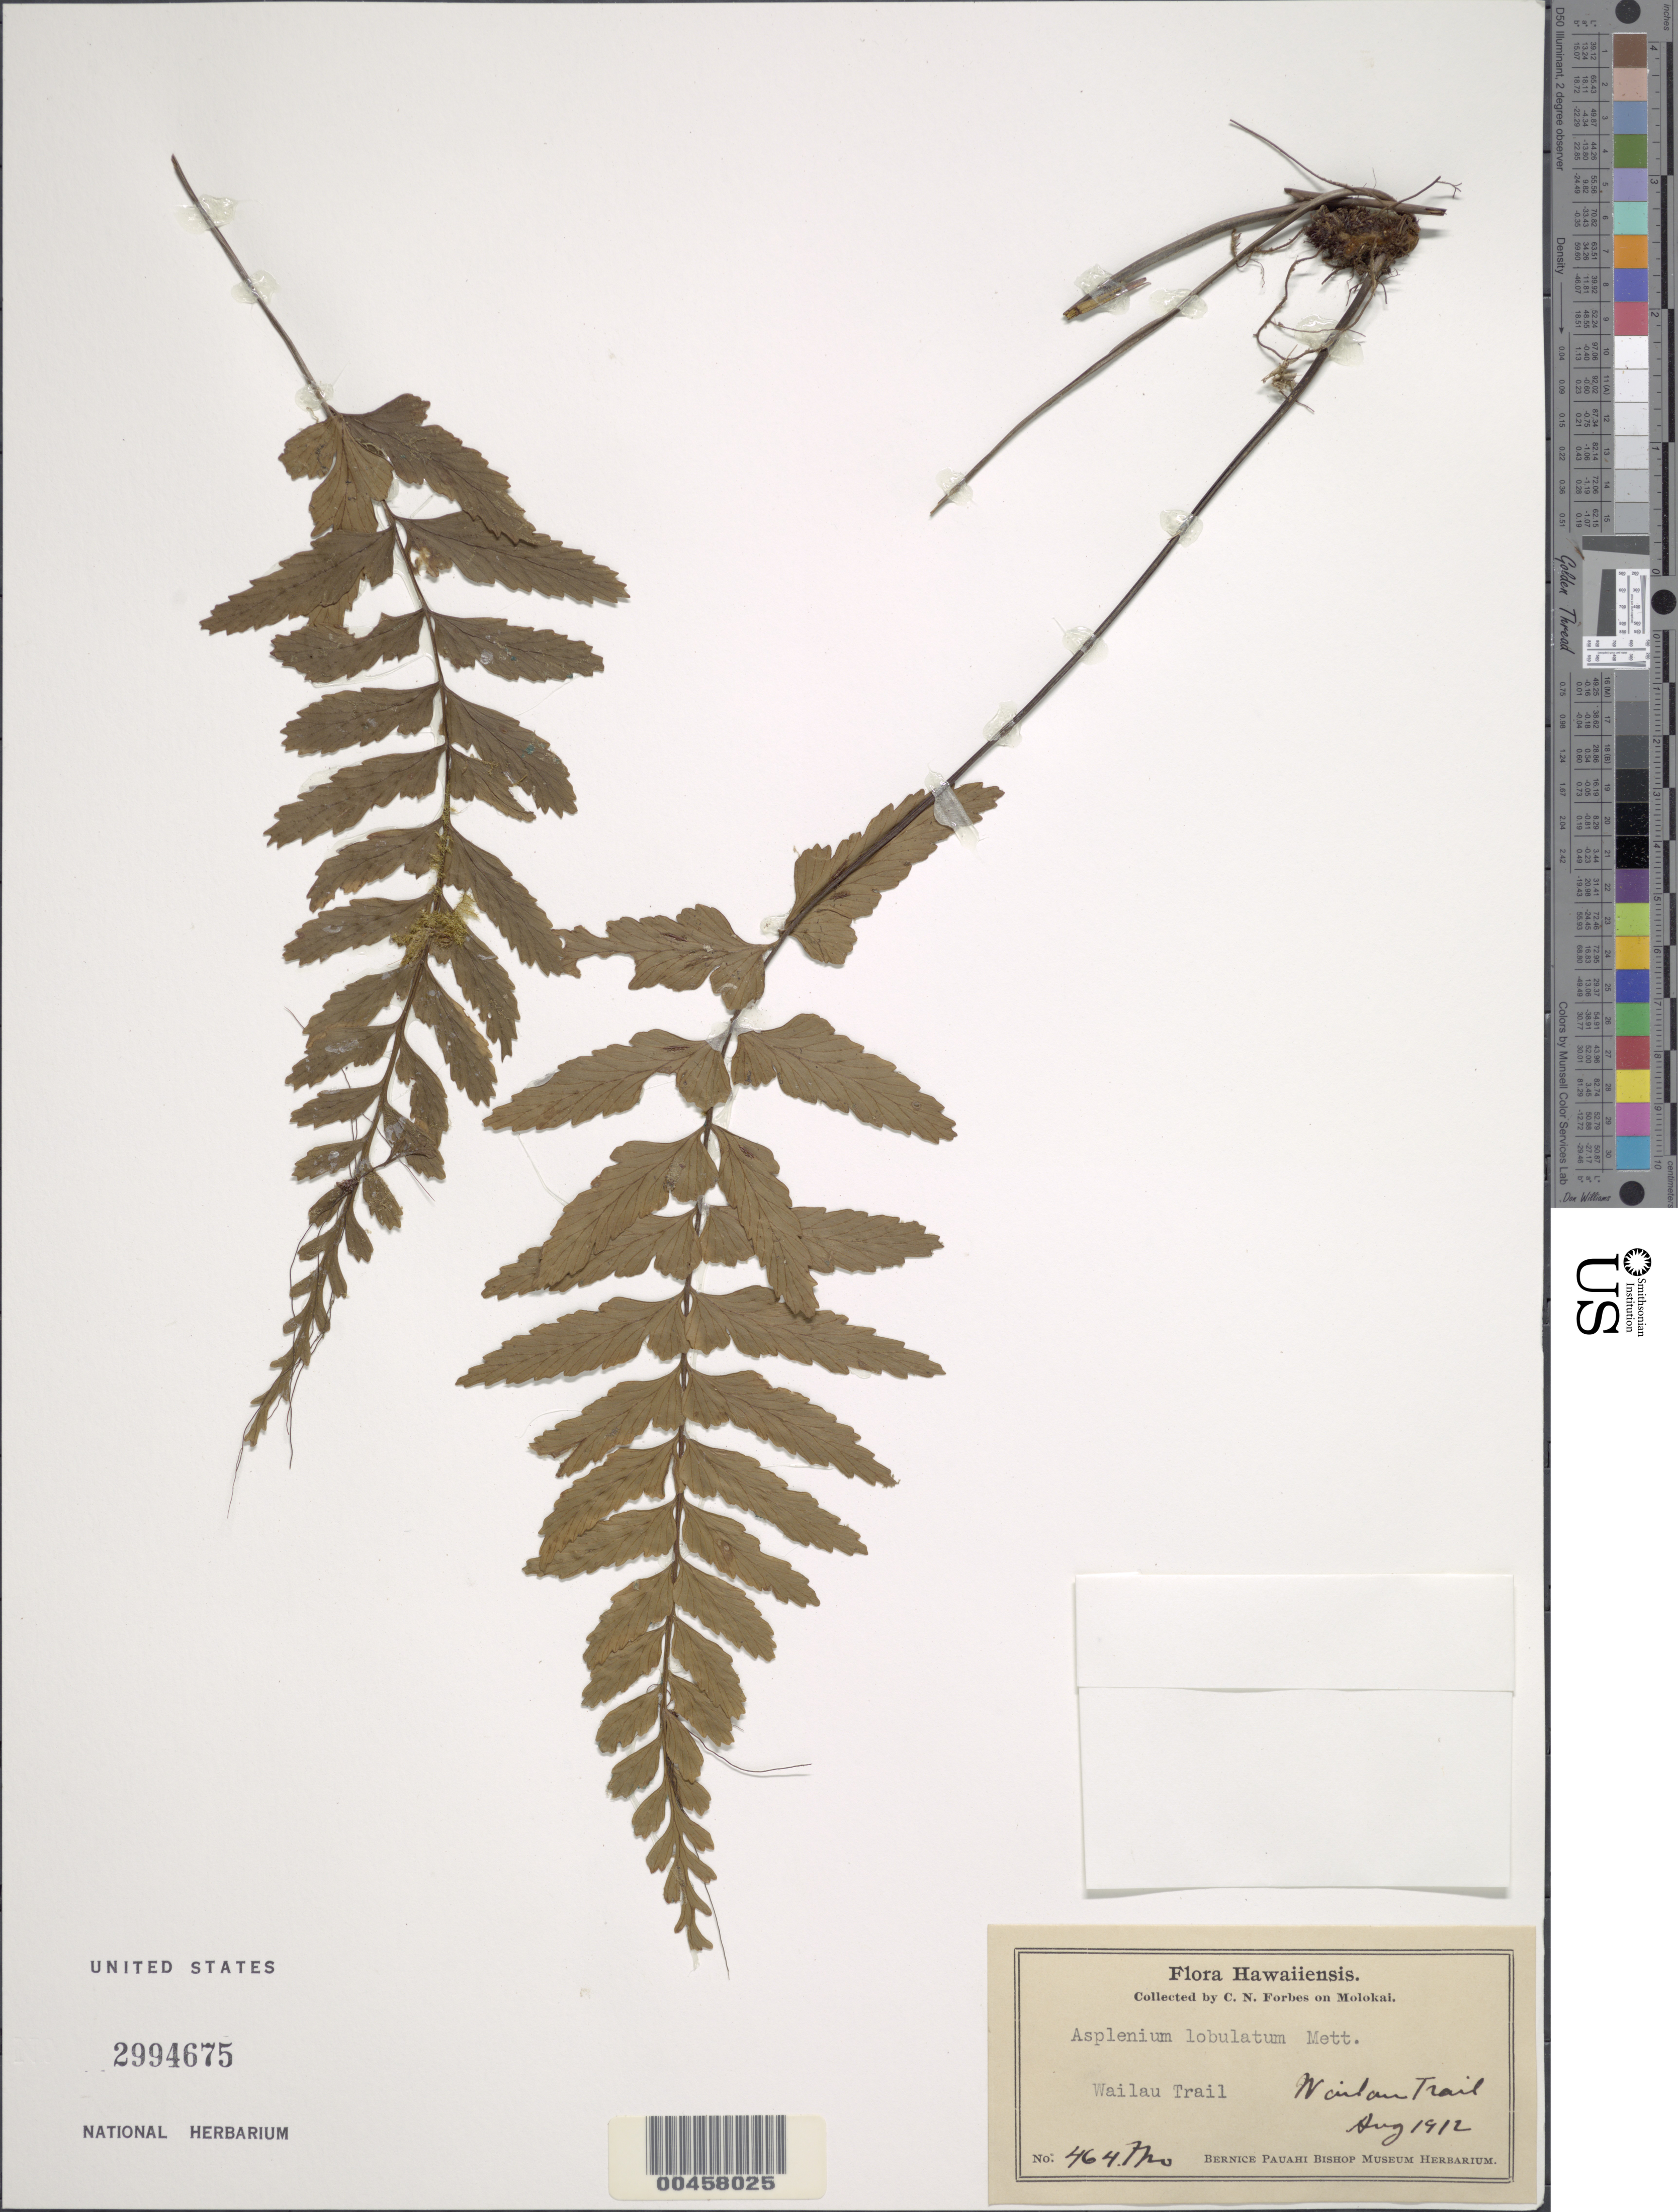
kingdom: Plantae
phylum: Tracheophyta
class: Polypodiopsida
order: Polypodiales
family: Aspleniaceae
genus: Asplenium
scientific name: Asplenium lobulatum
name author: Mett.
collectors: C. N. Forbes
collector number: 464.Mo.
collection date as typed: Aug 1912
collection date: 1912-08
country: United States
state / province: Hawaii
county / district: Maui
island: Moloka'i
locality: Wailau Trail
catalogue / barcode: US 2994675